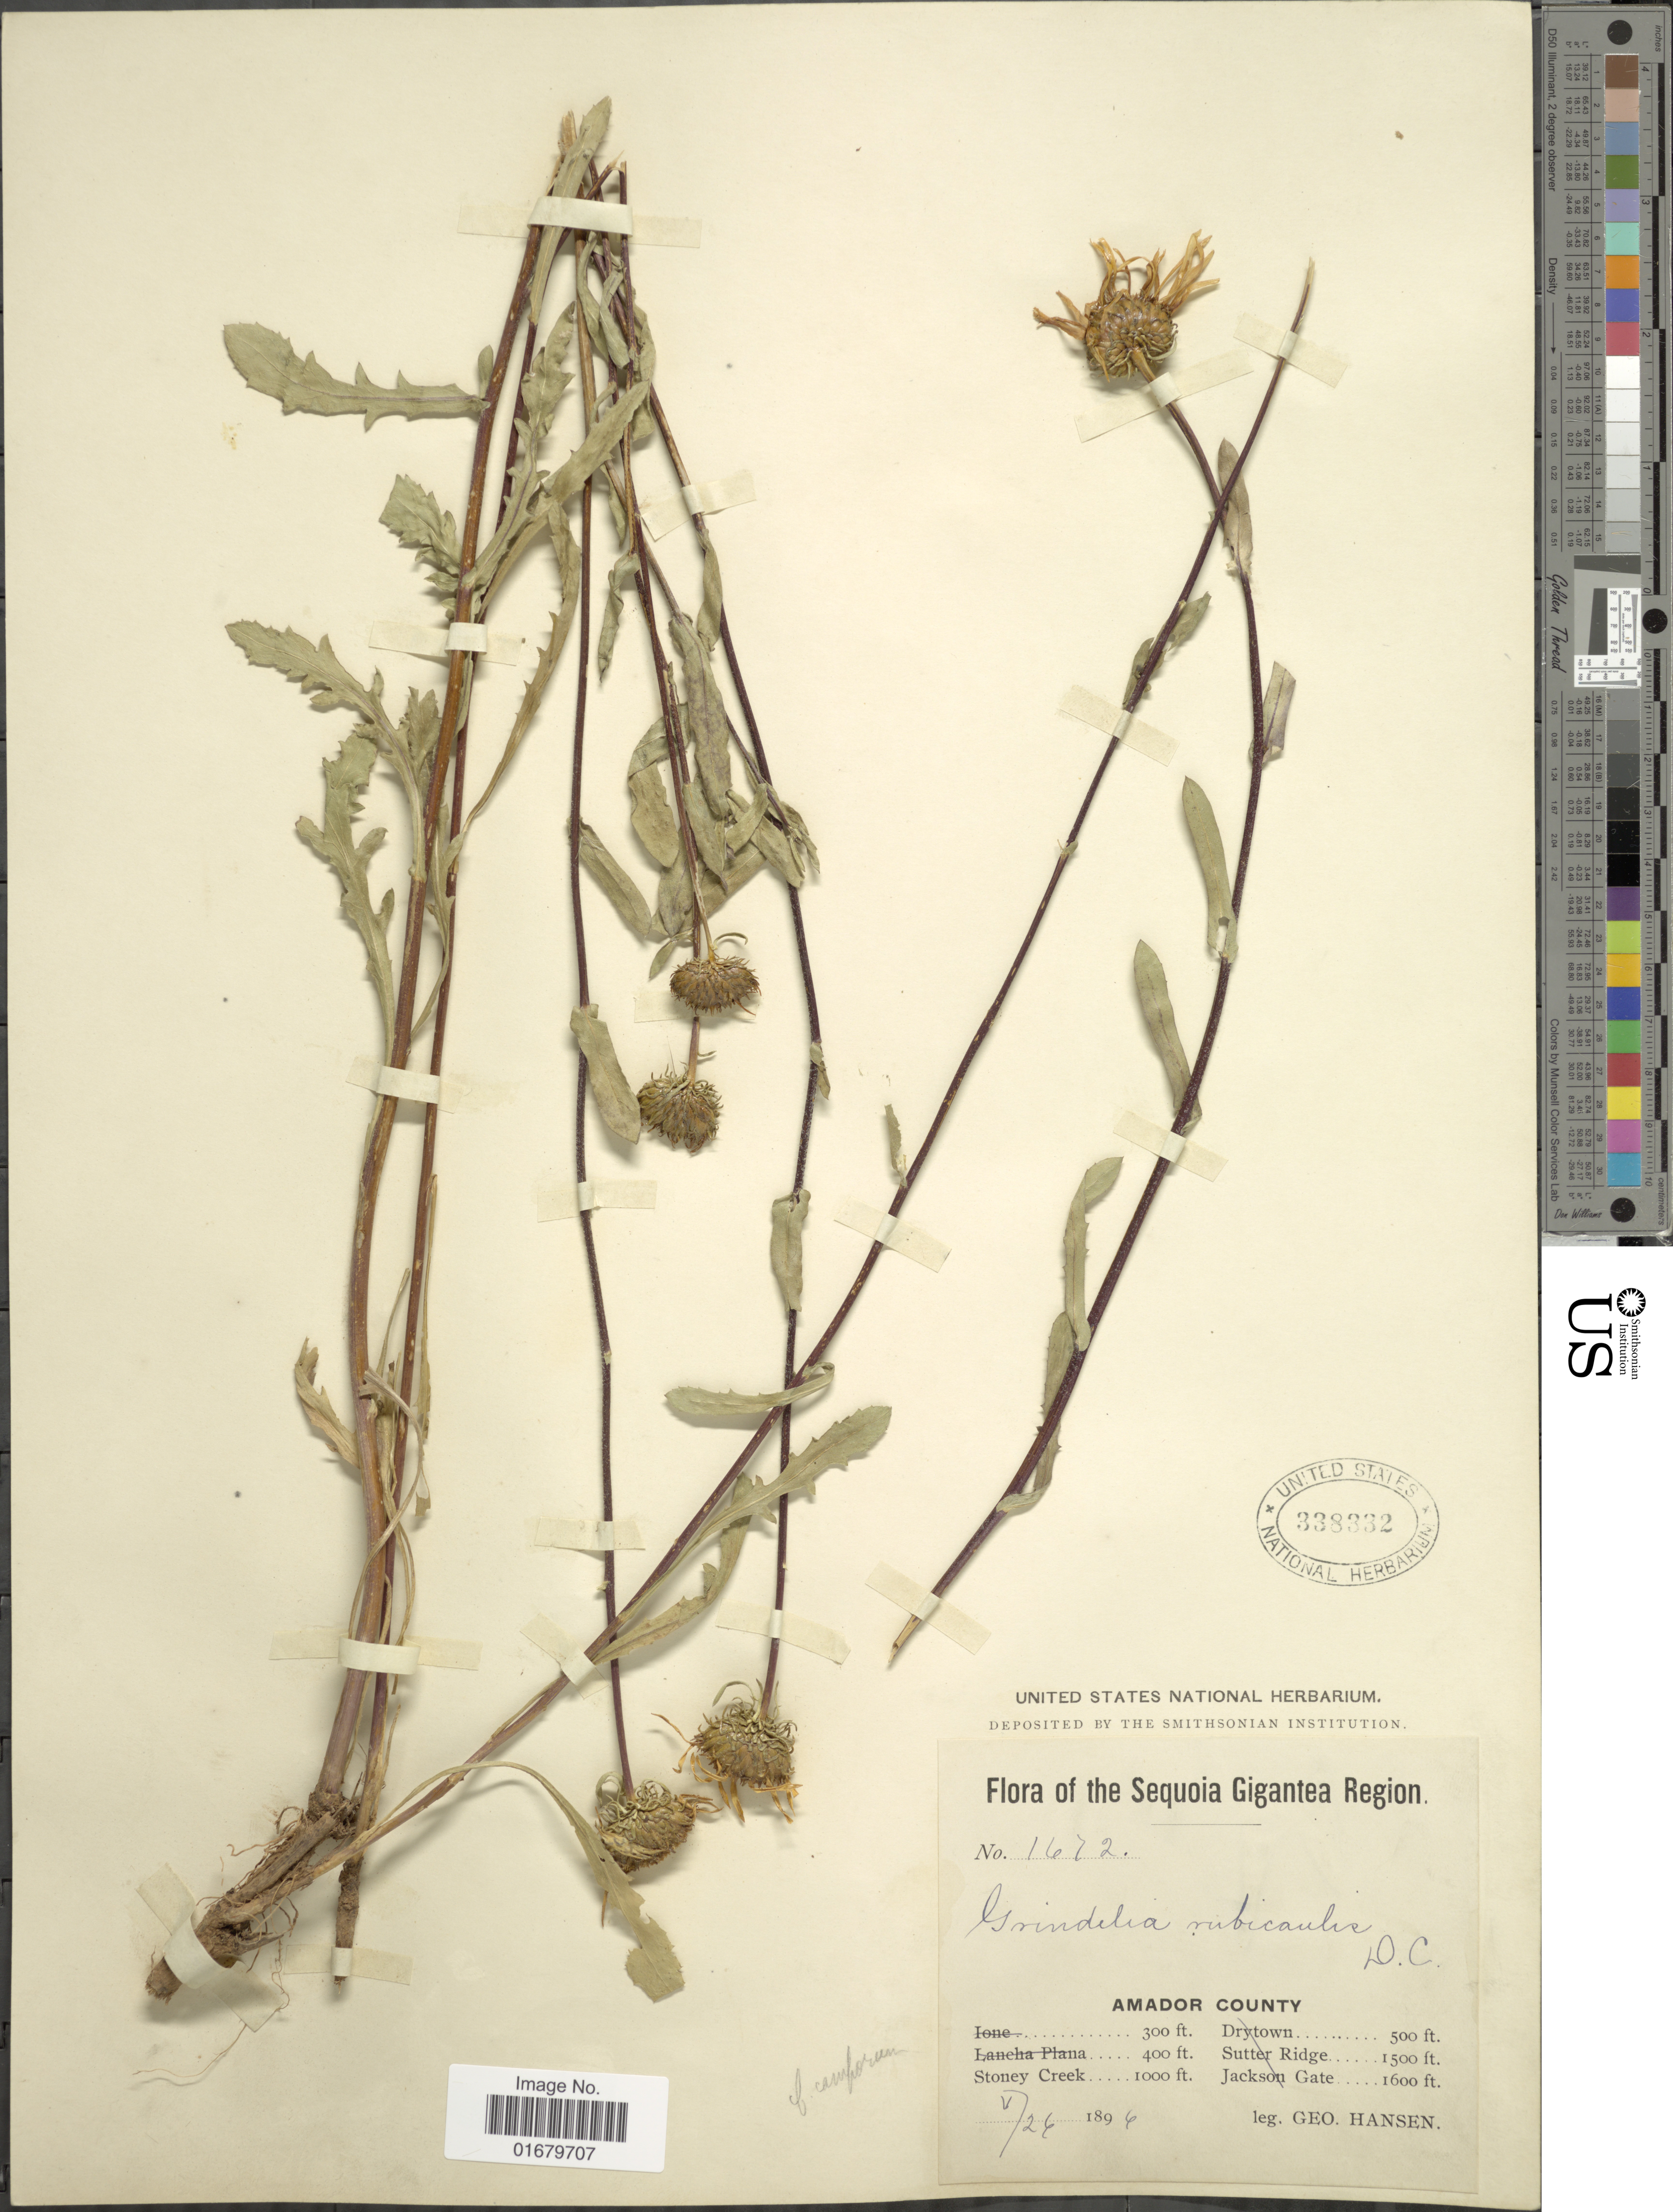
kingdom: Plantae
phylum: Tracheophyta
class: Magnoliopsida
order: Asterales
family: Asteraceae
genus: Grindelia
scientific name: Grindelia camporum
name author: Greene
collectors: G. Hansen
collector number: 1672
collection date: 1896-05-24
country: United States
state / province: California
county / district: Amador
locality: The Sequoia Gigantea Region, Amador County, Stoney Creek.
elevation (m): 305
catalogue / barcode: US 338332